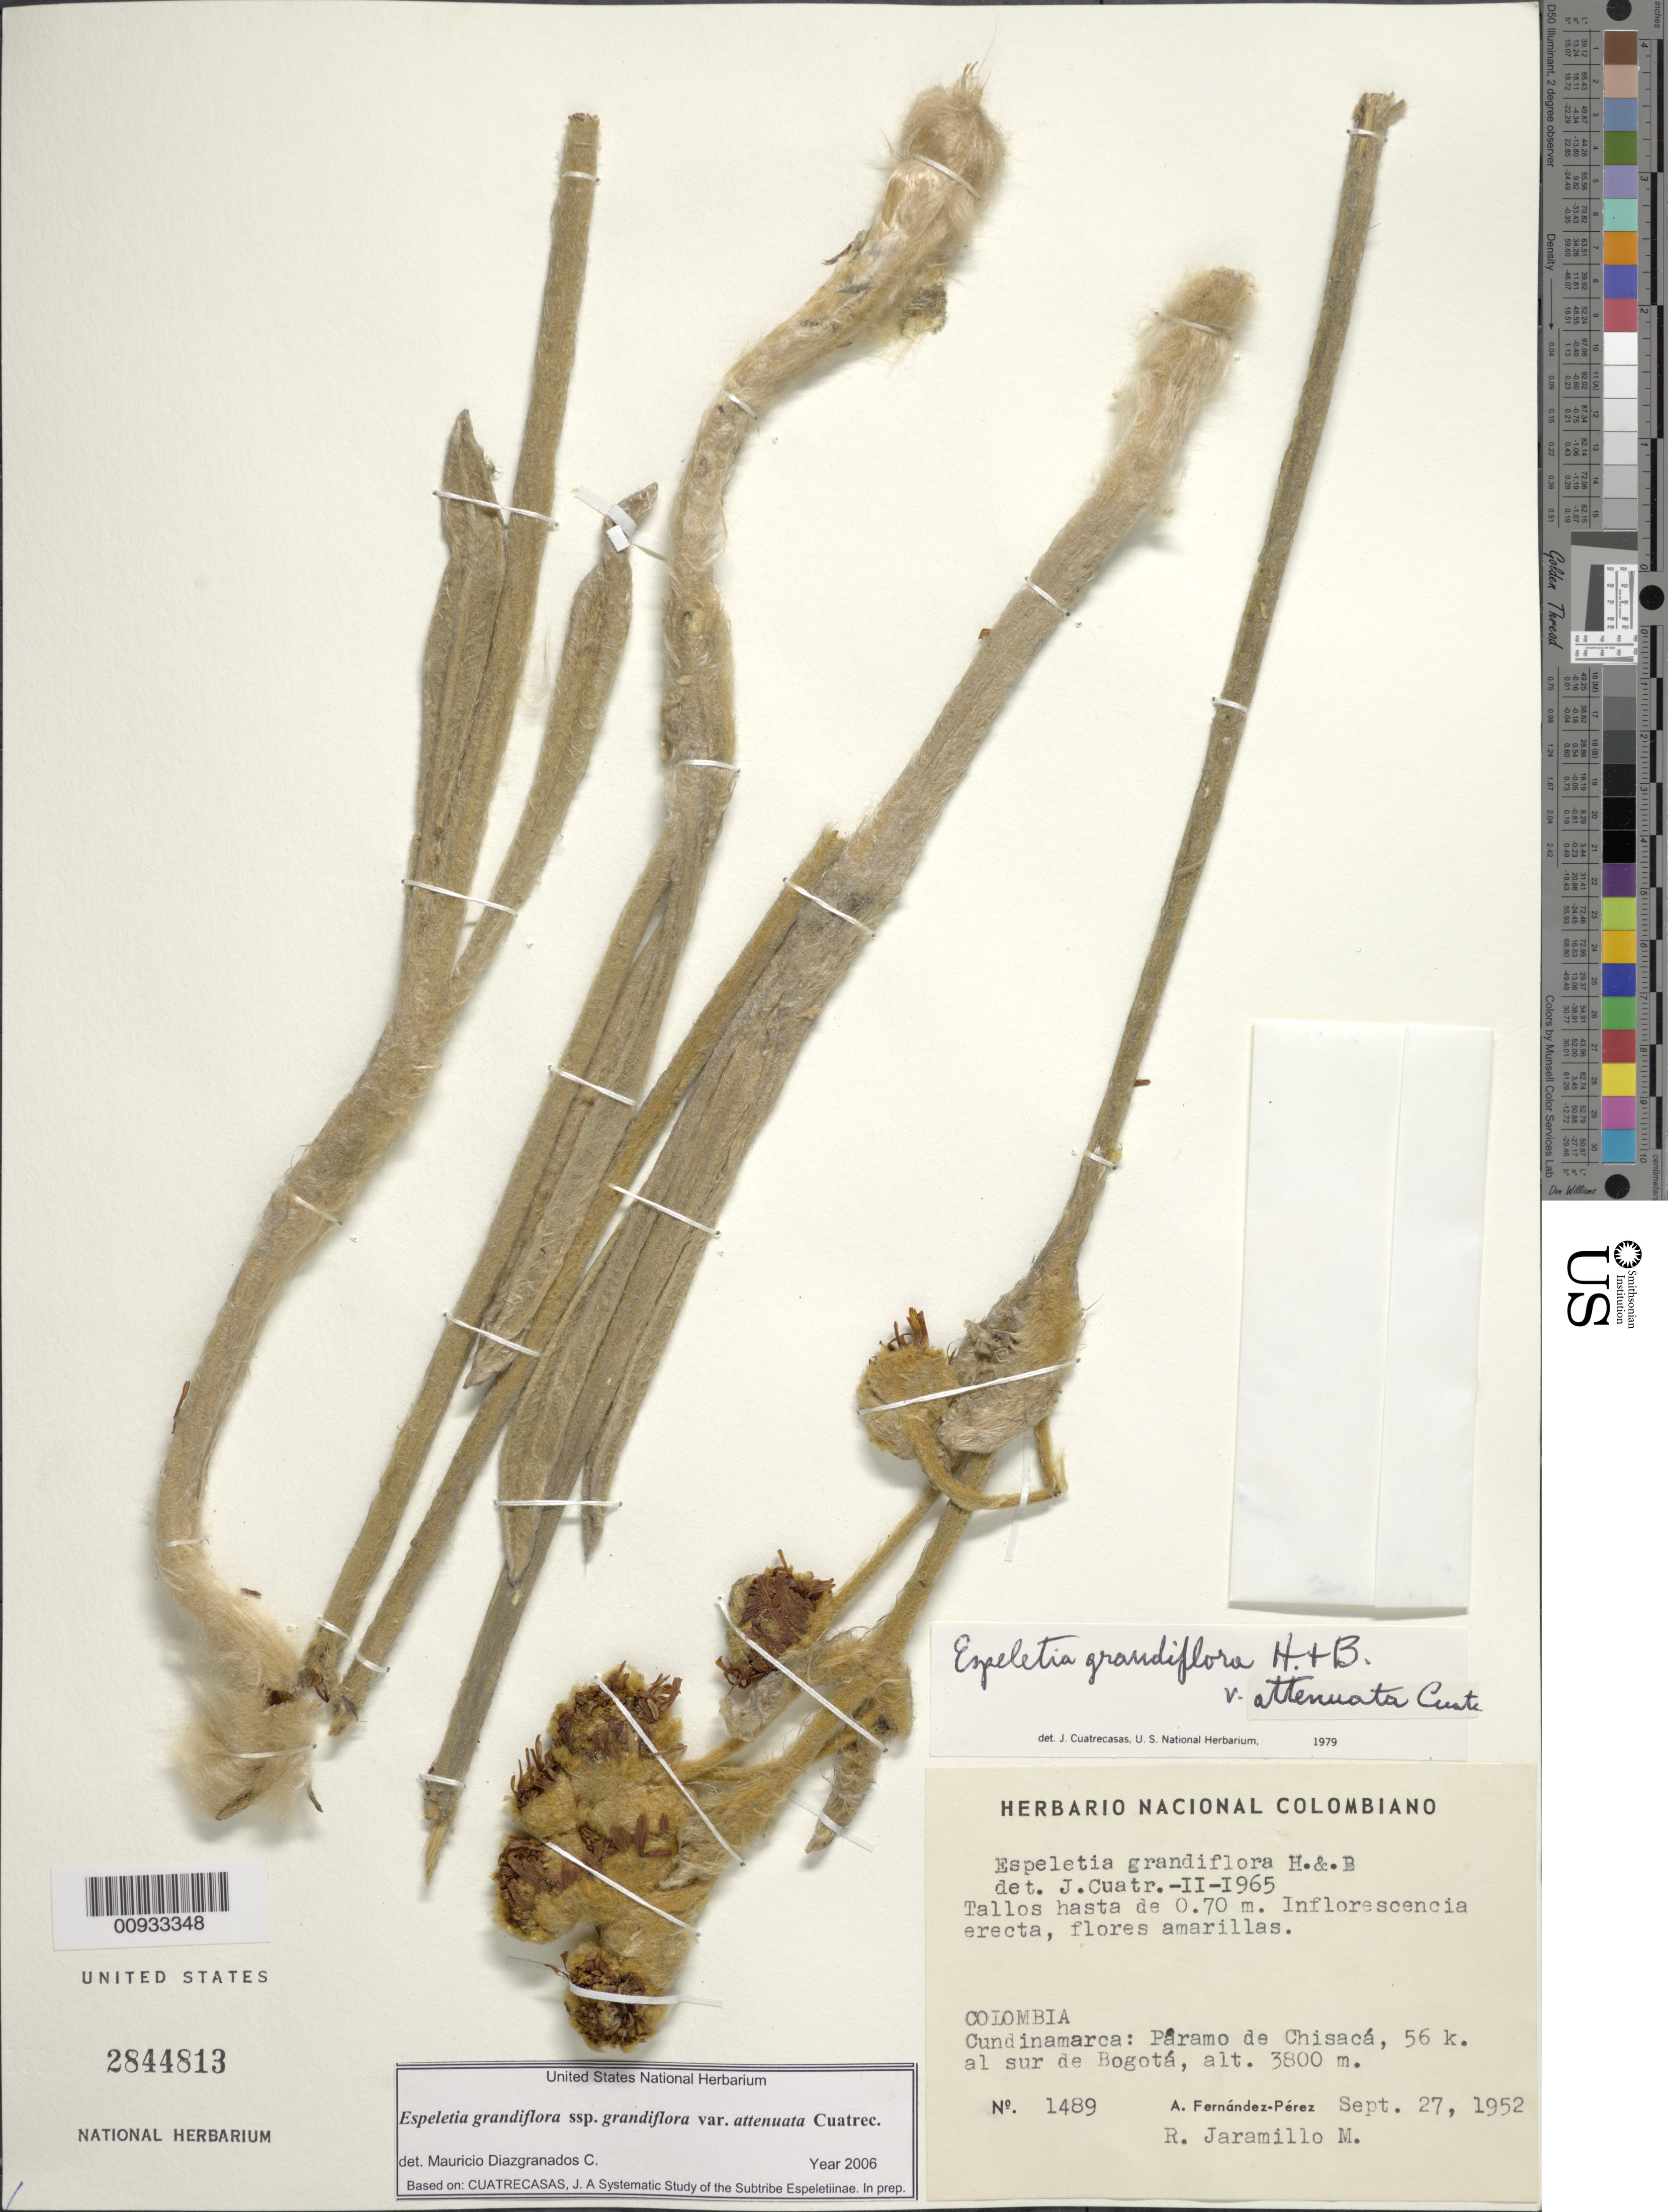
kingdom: Plantae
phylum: Tracheophyta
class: Magnoliopsida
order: Asterales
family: Asteraceae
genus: Espeletia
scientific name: Espeletia grandiflora var. attenuata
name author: Cuatrec.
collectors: A. Fernández-Pérez & R. Jaramillo M.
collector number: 1489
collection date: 1952-09-27/1952-11-27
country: Colombia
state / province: Cundinamarca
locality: Páramo de Chisacá. 56 km al S de Bogotá.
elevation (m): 3800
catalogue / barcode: US 2844813